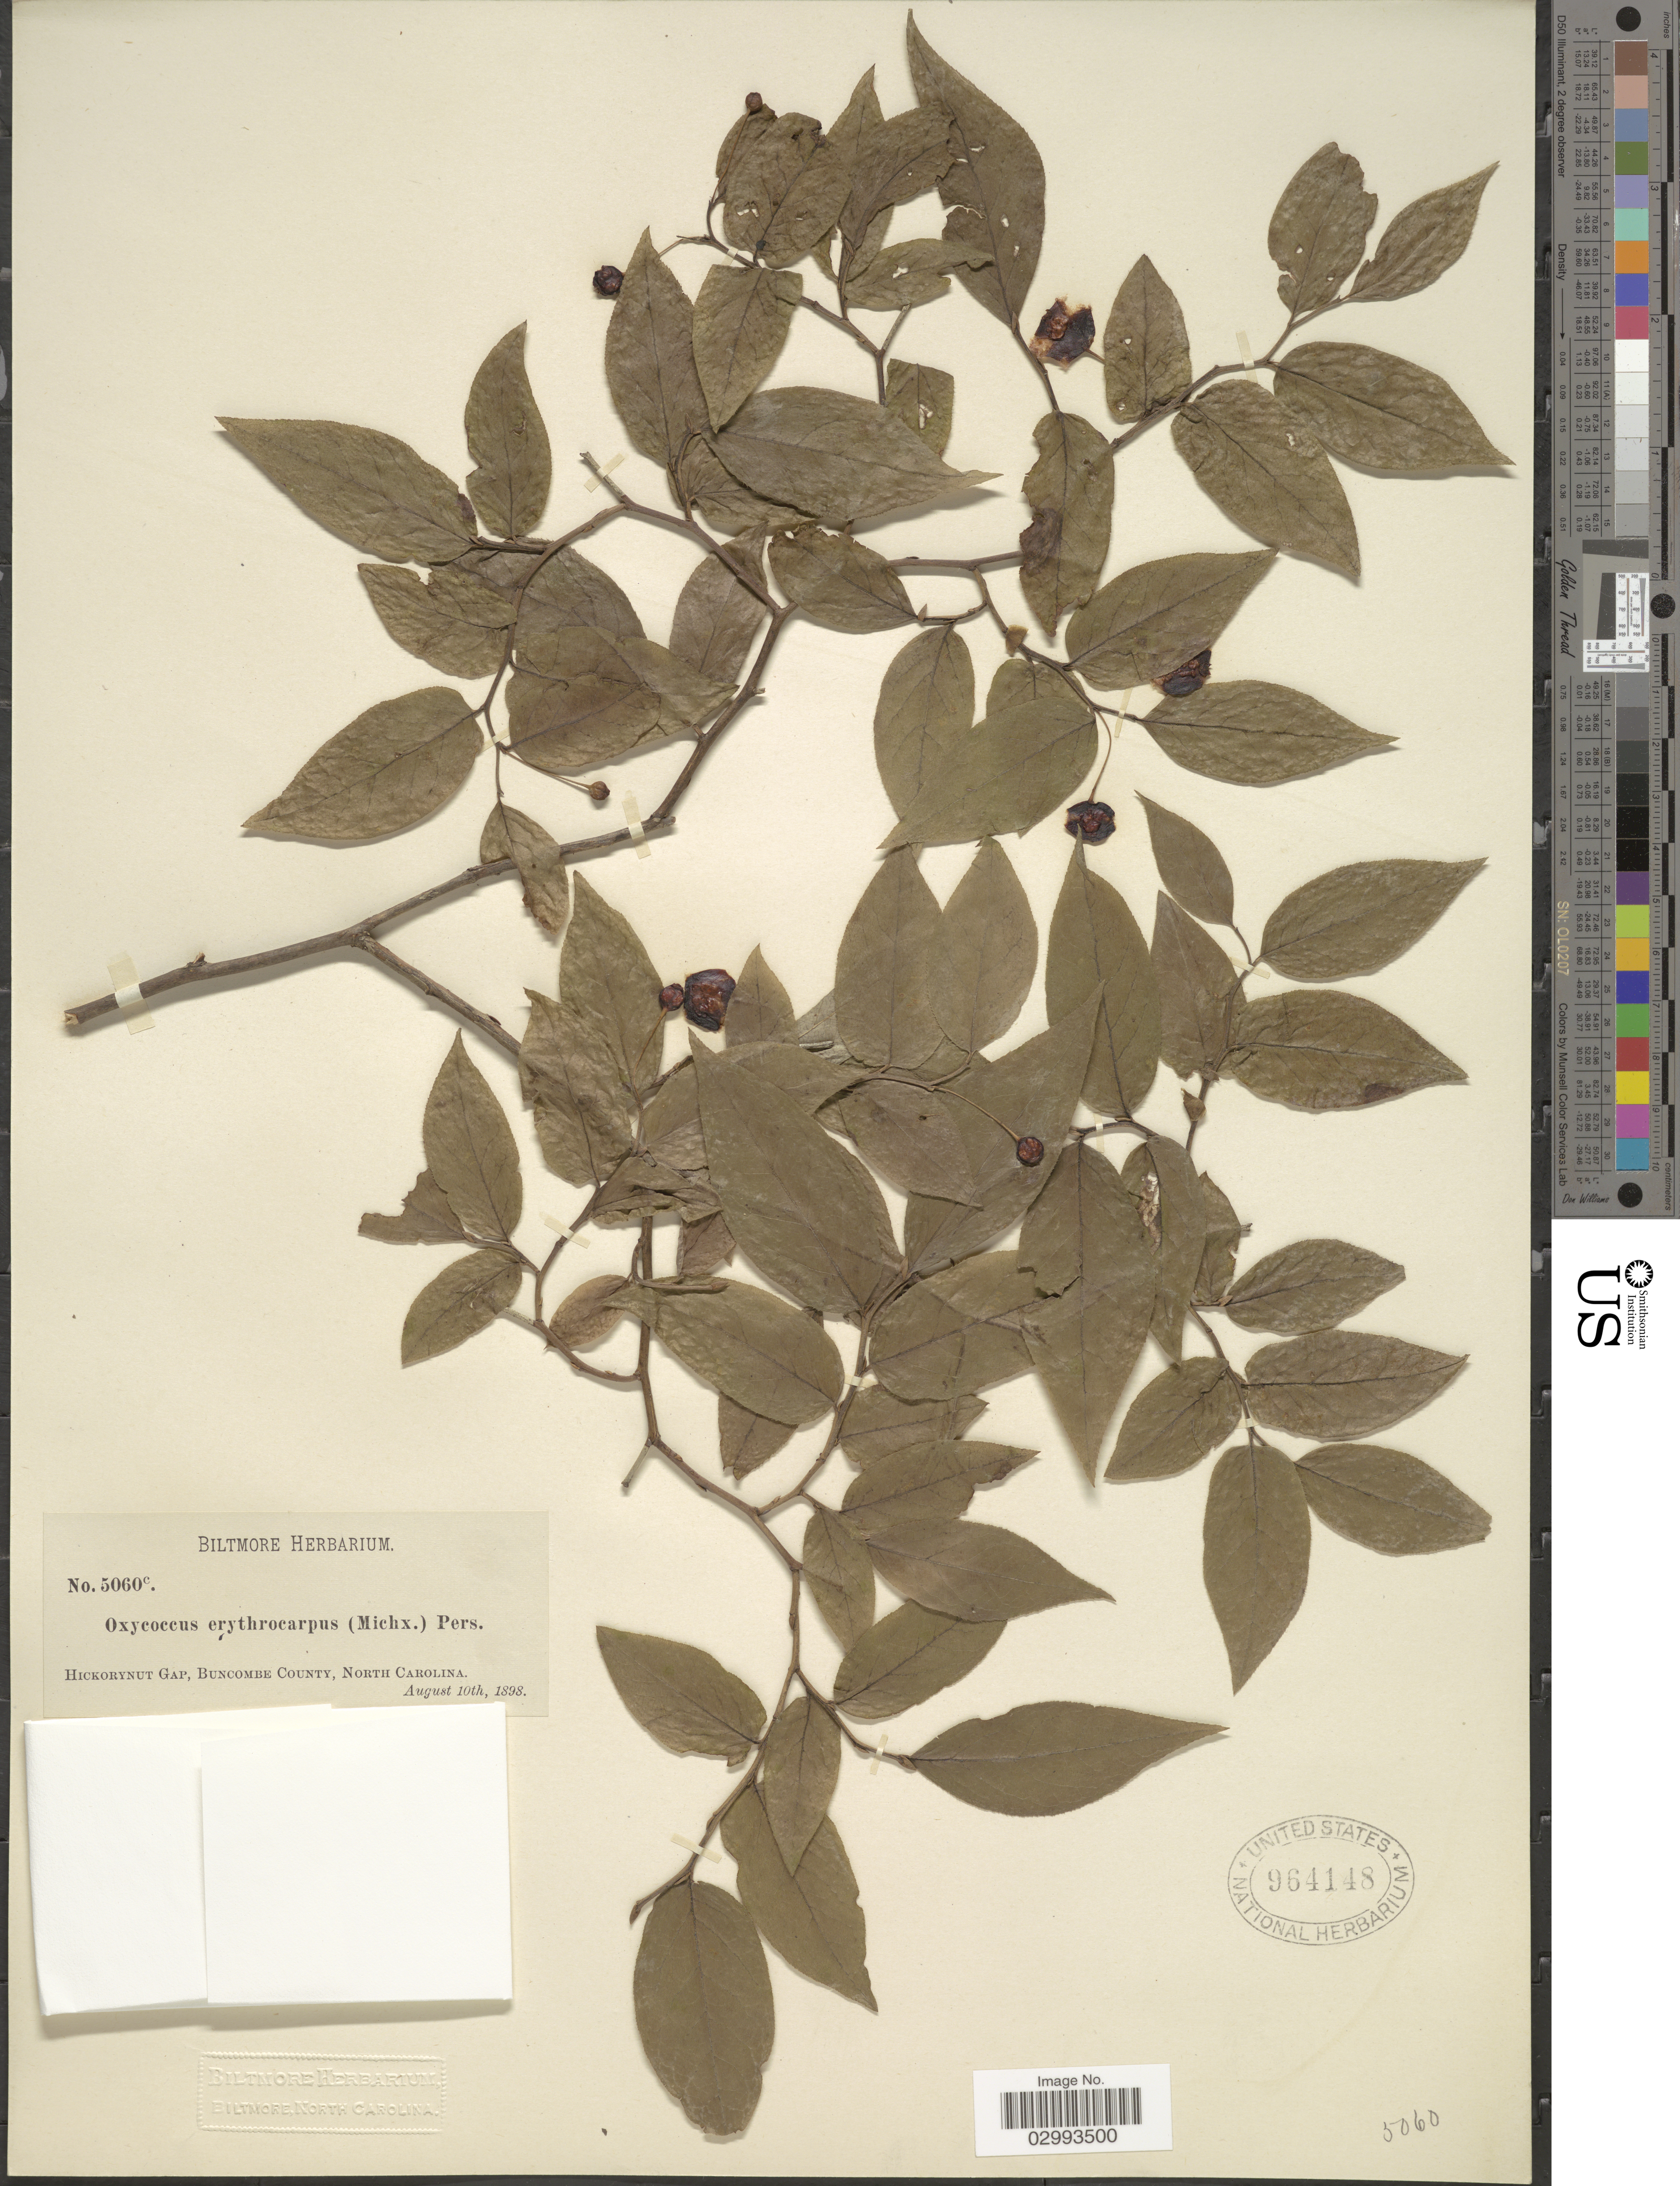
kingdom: Plantae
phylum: Tracheophyta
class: Magnoliopsida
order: Ericales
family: Ericaceae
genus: Hugeria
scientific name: Hugeria erythrocarpa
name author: (Michx.) Small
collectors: ex herb. Biltmore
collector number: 5060c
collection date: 1898-08-10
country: United States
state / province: North Carolina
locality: Hickorynut Gap, Buncombe County.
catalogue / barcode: US 964148